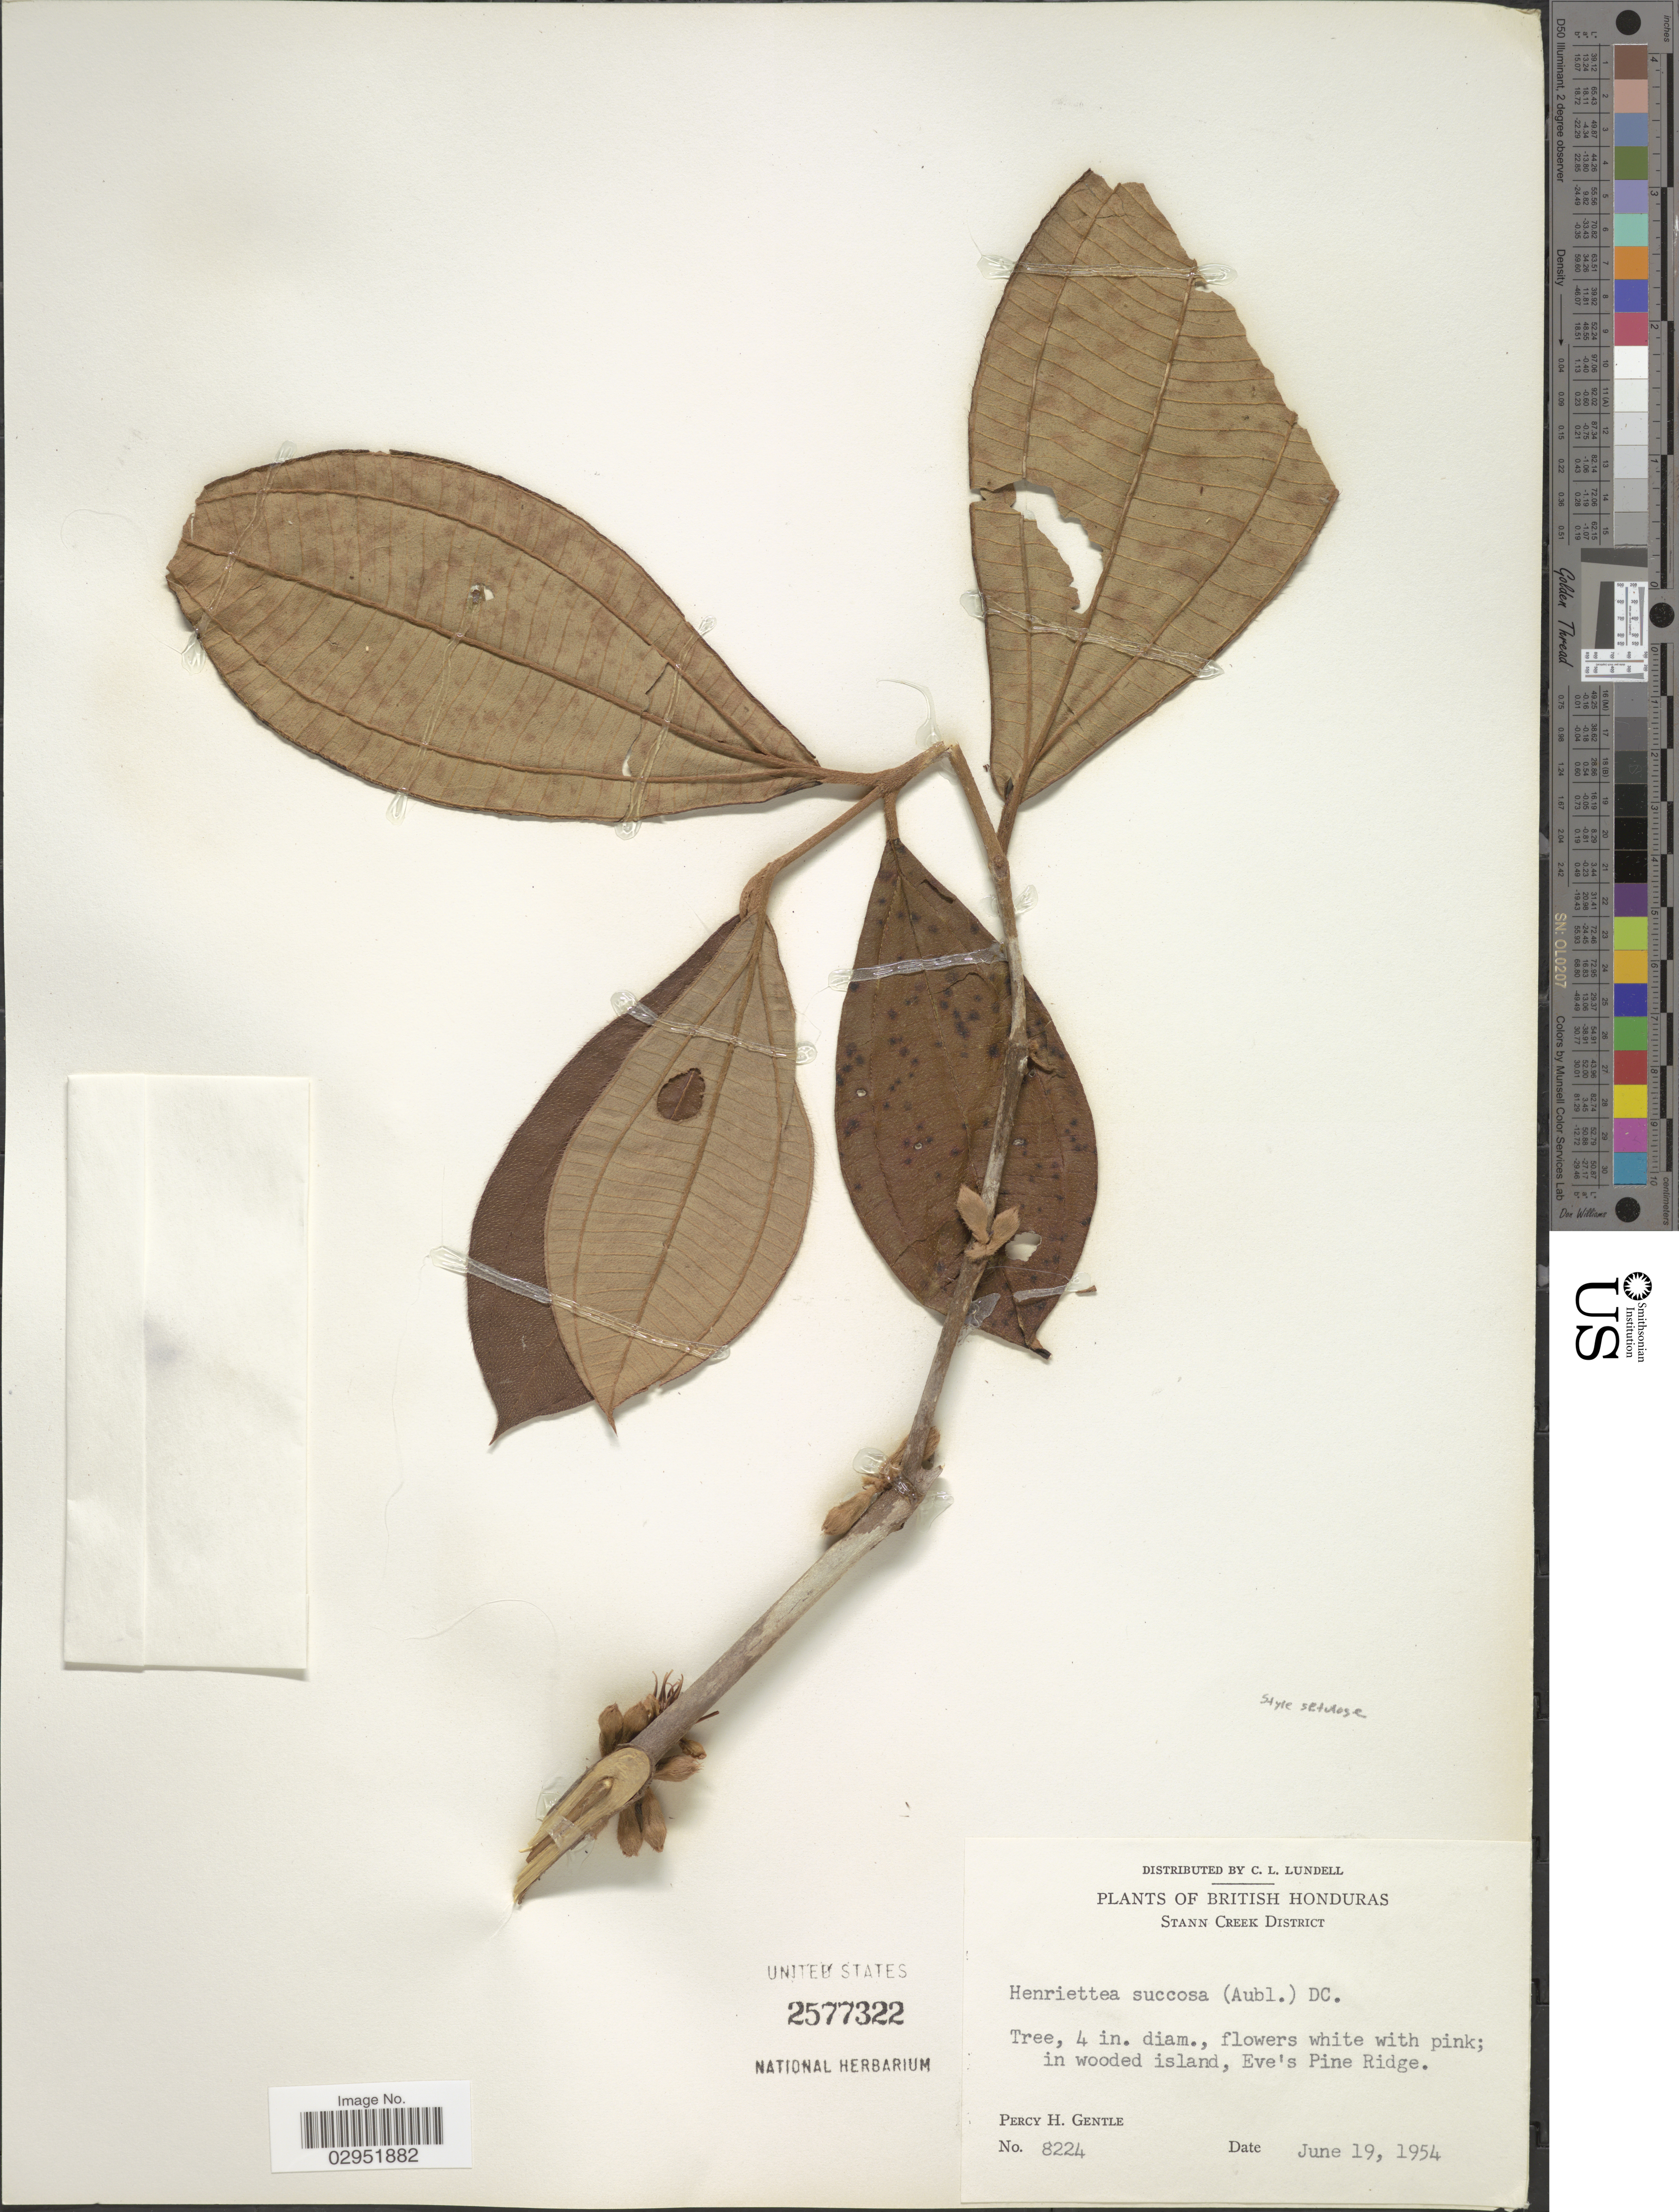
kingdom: Plantae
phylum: Tracheophyta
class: Magnoliopsida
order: Myrtales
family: Melastomataceae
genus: Henriettea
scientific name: Henriettea succosa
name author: (Aubl.) DC.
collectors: P. H. Gentle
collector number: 8224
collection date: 1954-06-19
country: Belize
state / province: Stann Creek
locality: British Honduras, Stann Creek District, in wooded island, Eve's Pine Ridge.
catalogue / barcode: US 2577322